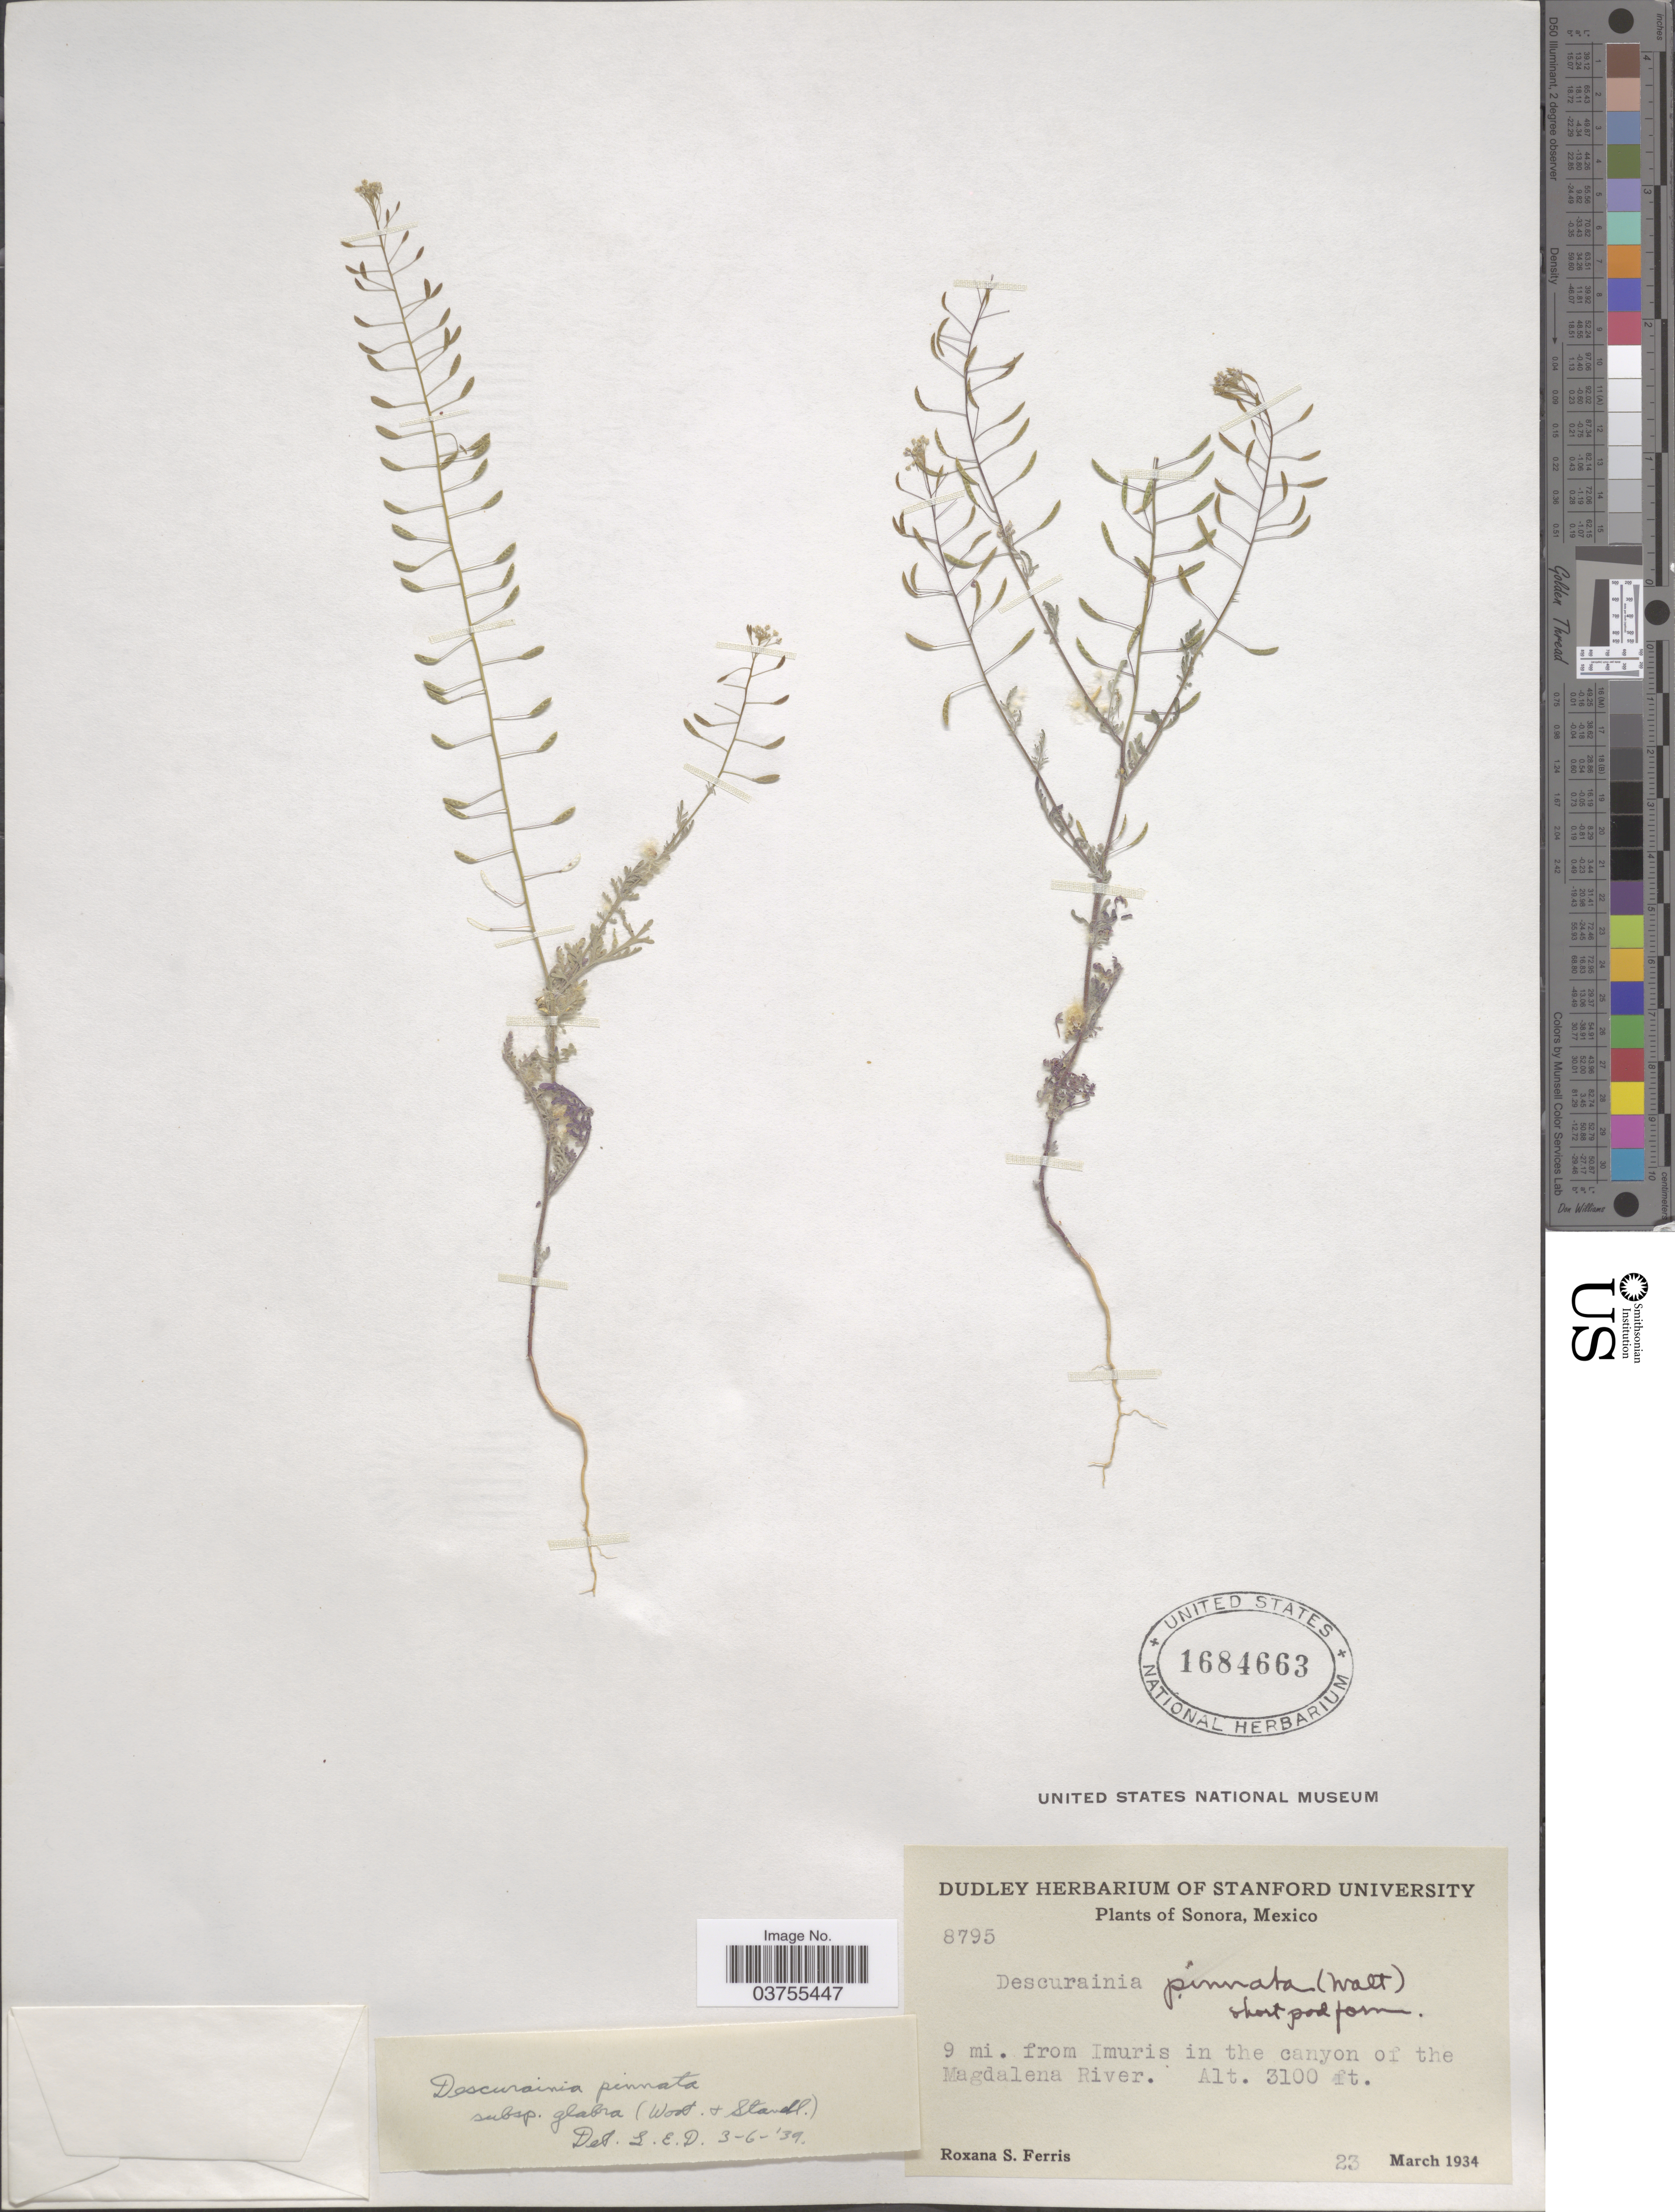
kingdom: Plantae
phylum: Tracheophyta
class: Magnoliopsida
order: Brassicales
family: Brassicaceae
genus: Descurainia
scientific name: Descurainia pinnata subsp. glabra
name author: (Wooton & Standl.) Detling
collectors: R. S. Ferris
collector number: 8795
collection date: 1934-03-23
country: Mexico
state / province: Sonora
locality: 9 mi. from Imuris in the canyon of the Magdalena River.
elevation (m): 945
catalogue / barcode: US 1684663